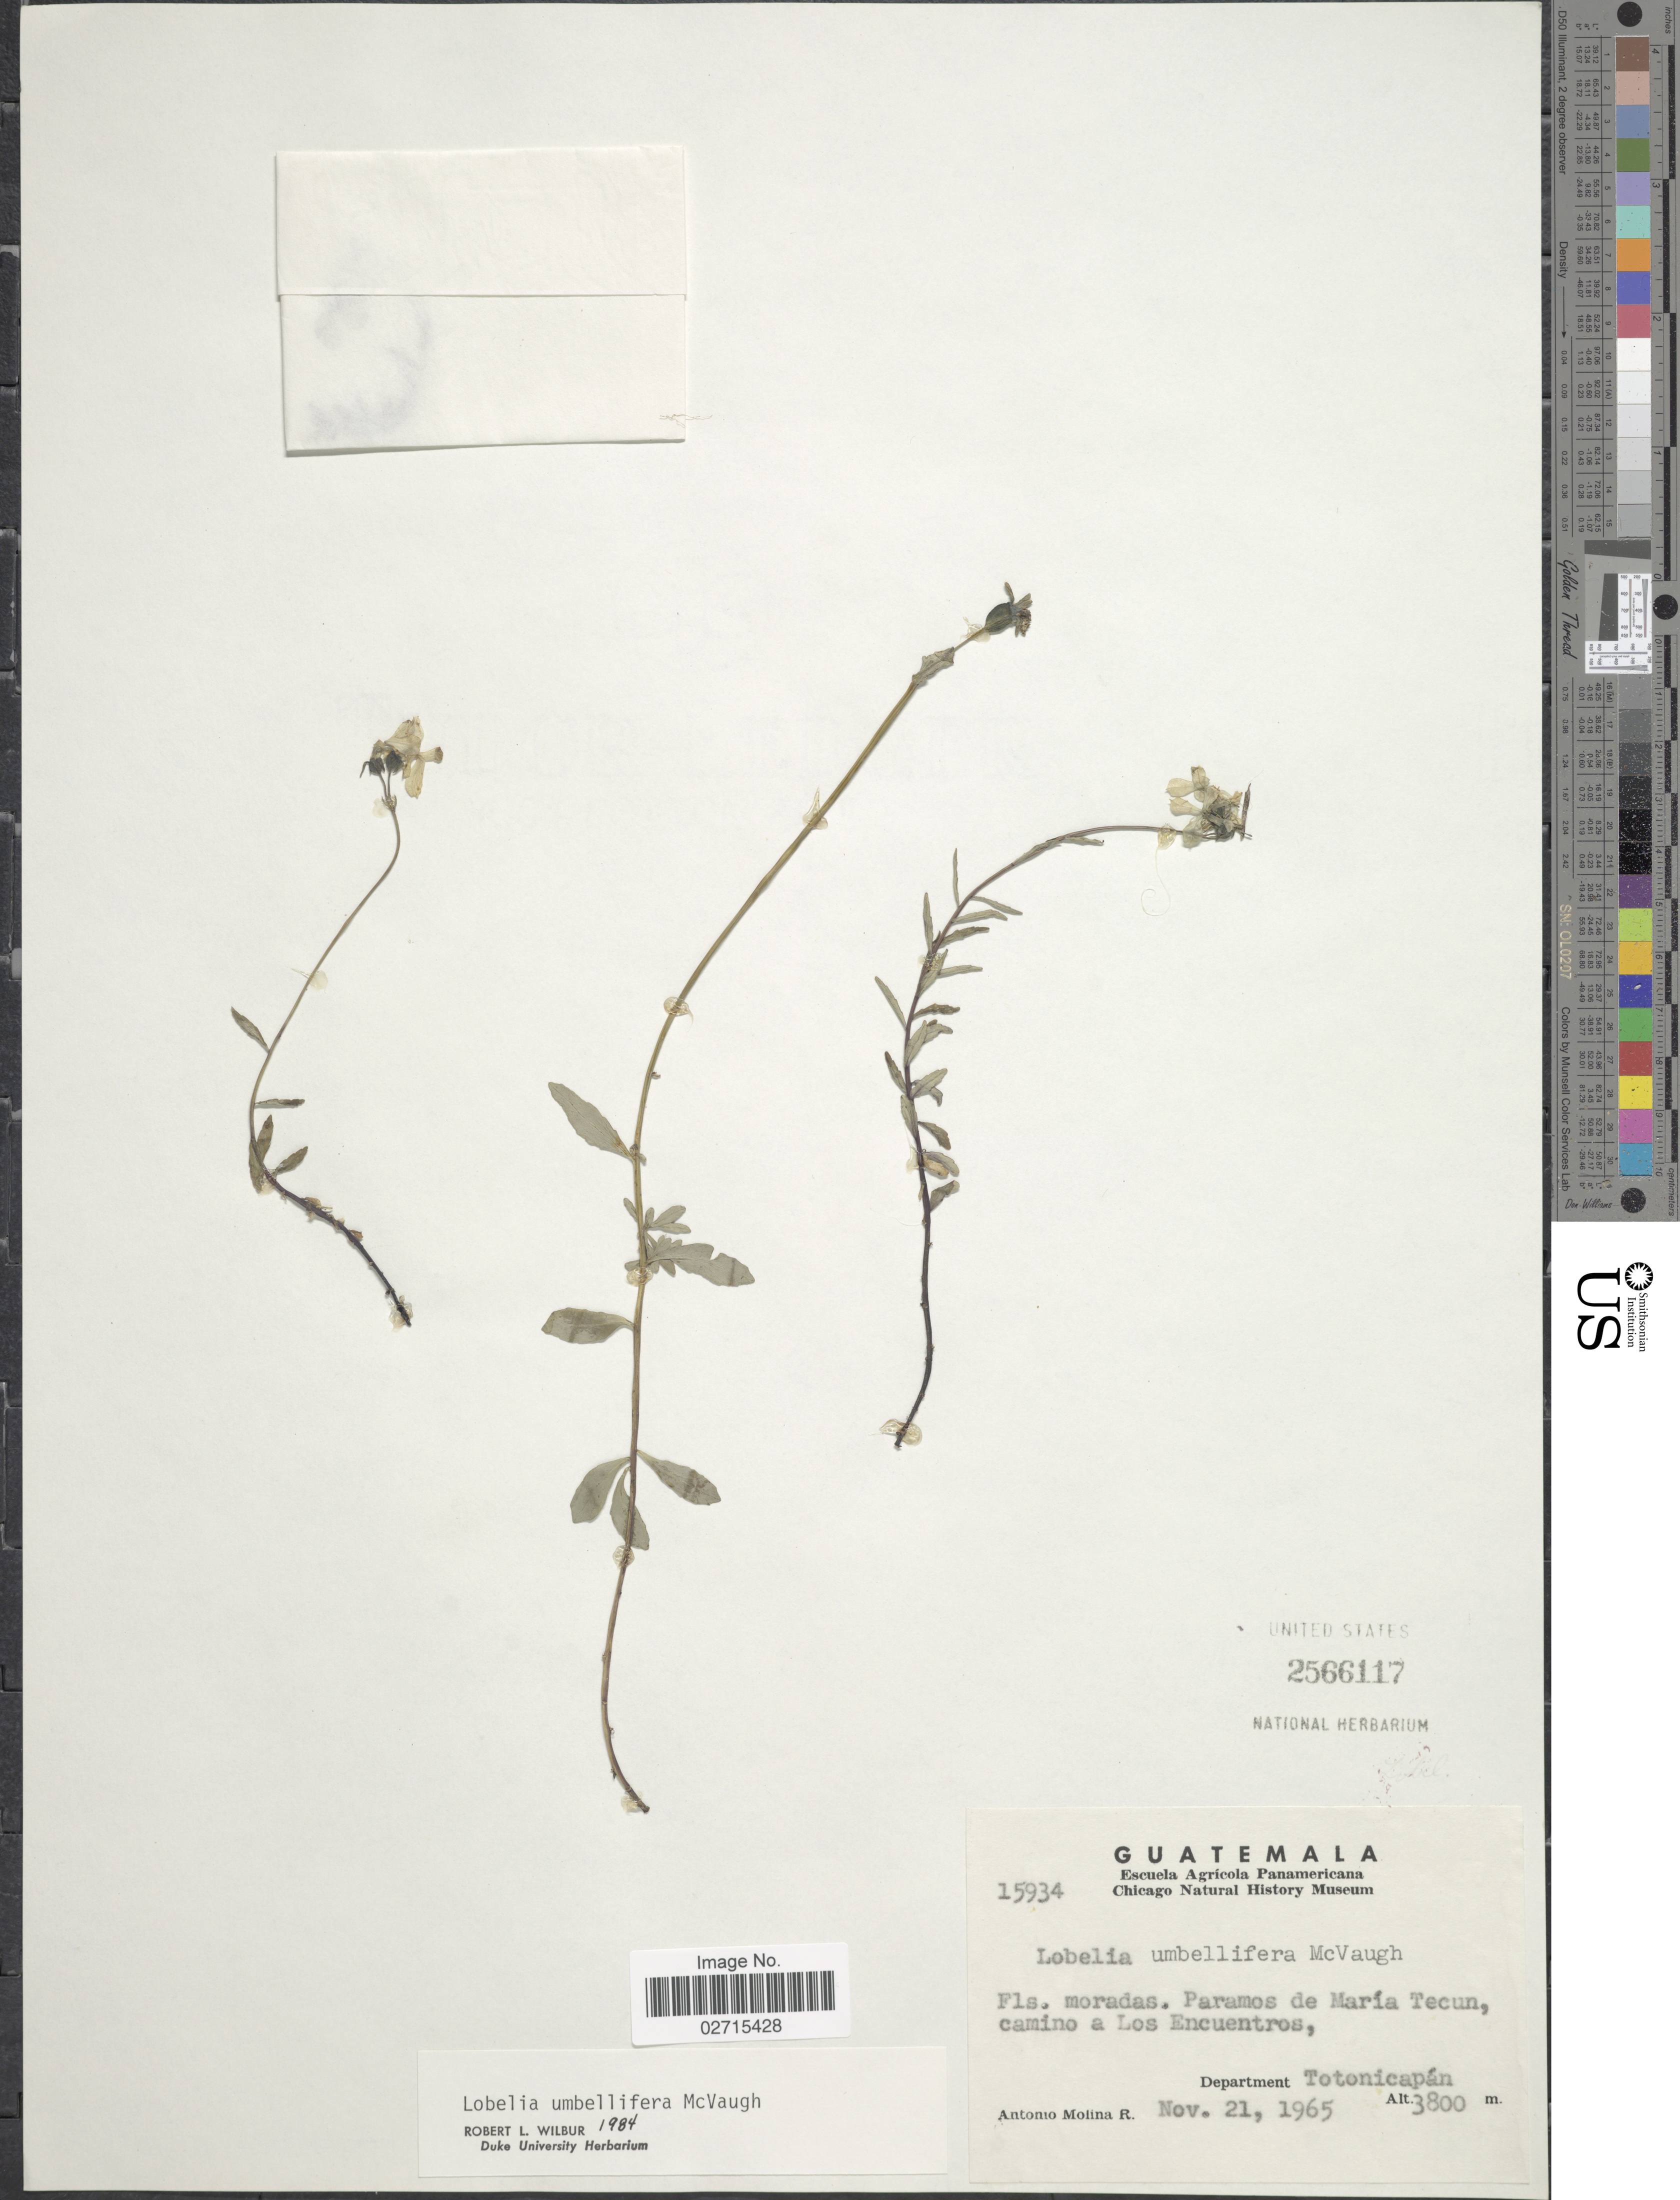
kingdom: Plantae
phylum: Tracheophyta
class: Magnoliopsida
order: Asterales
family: Campanulaceae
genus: Lobelia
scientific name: Lobelia umbellifera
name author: McVaugh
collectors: A. Molina R.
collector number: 15934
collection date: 1965-11-21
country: Guatemala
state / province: Totonicapan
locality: Paramos de María Tecun, camino a Los Encuentros, Department Totonicapán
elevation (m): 3800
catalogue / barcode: US 2566117